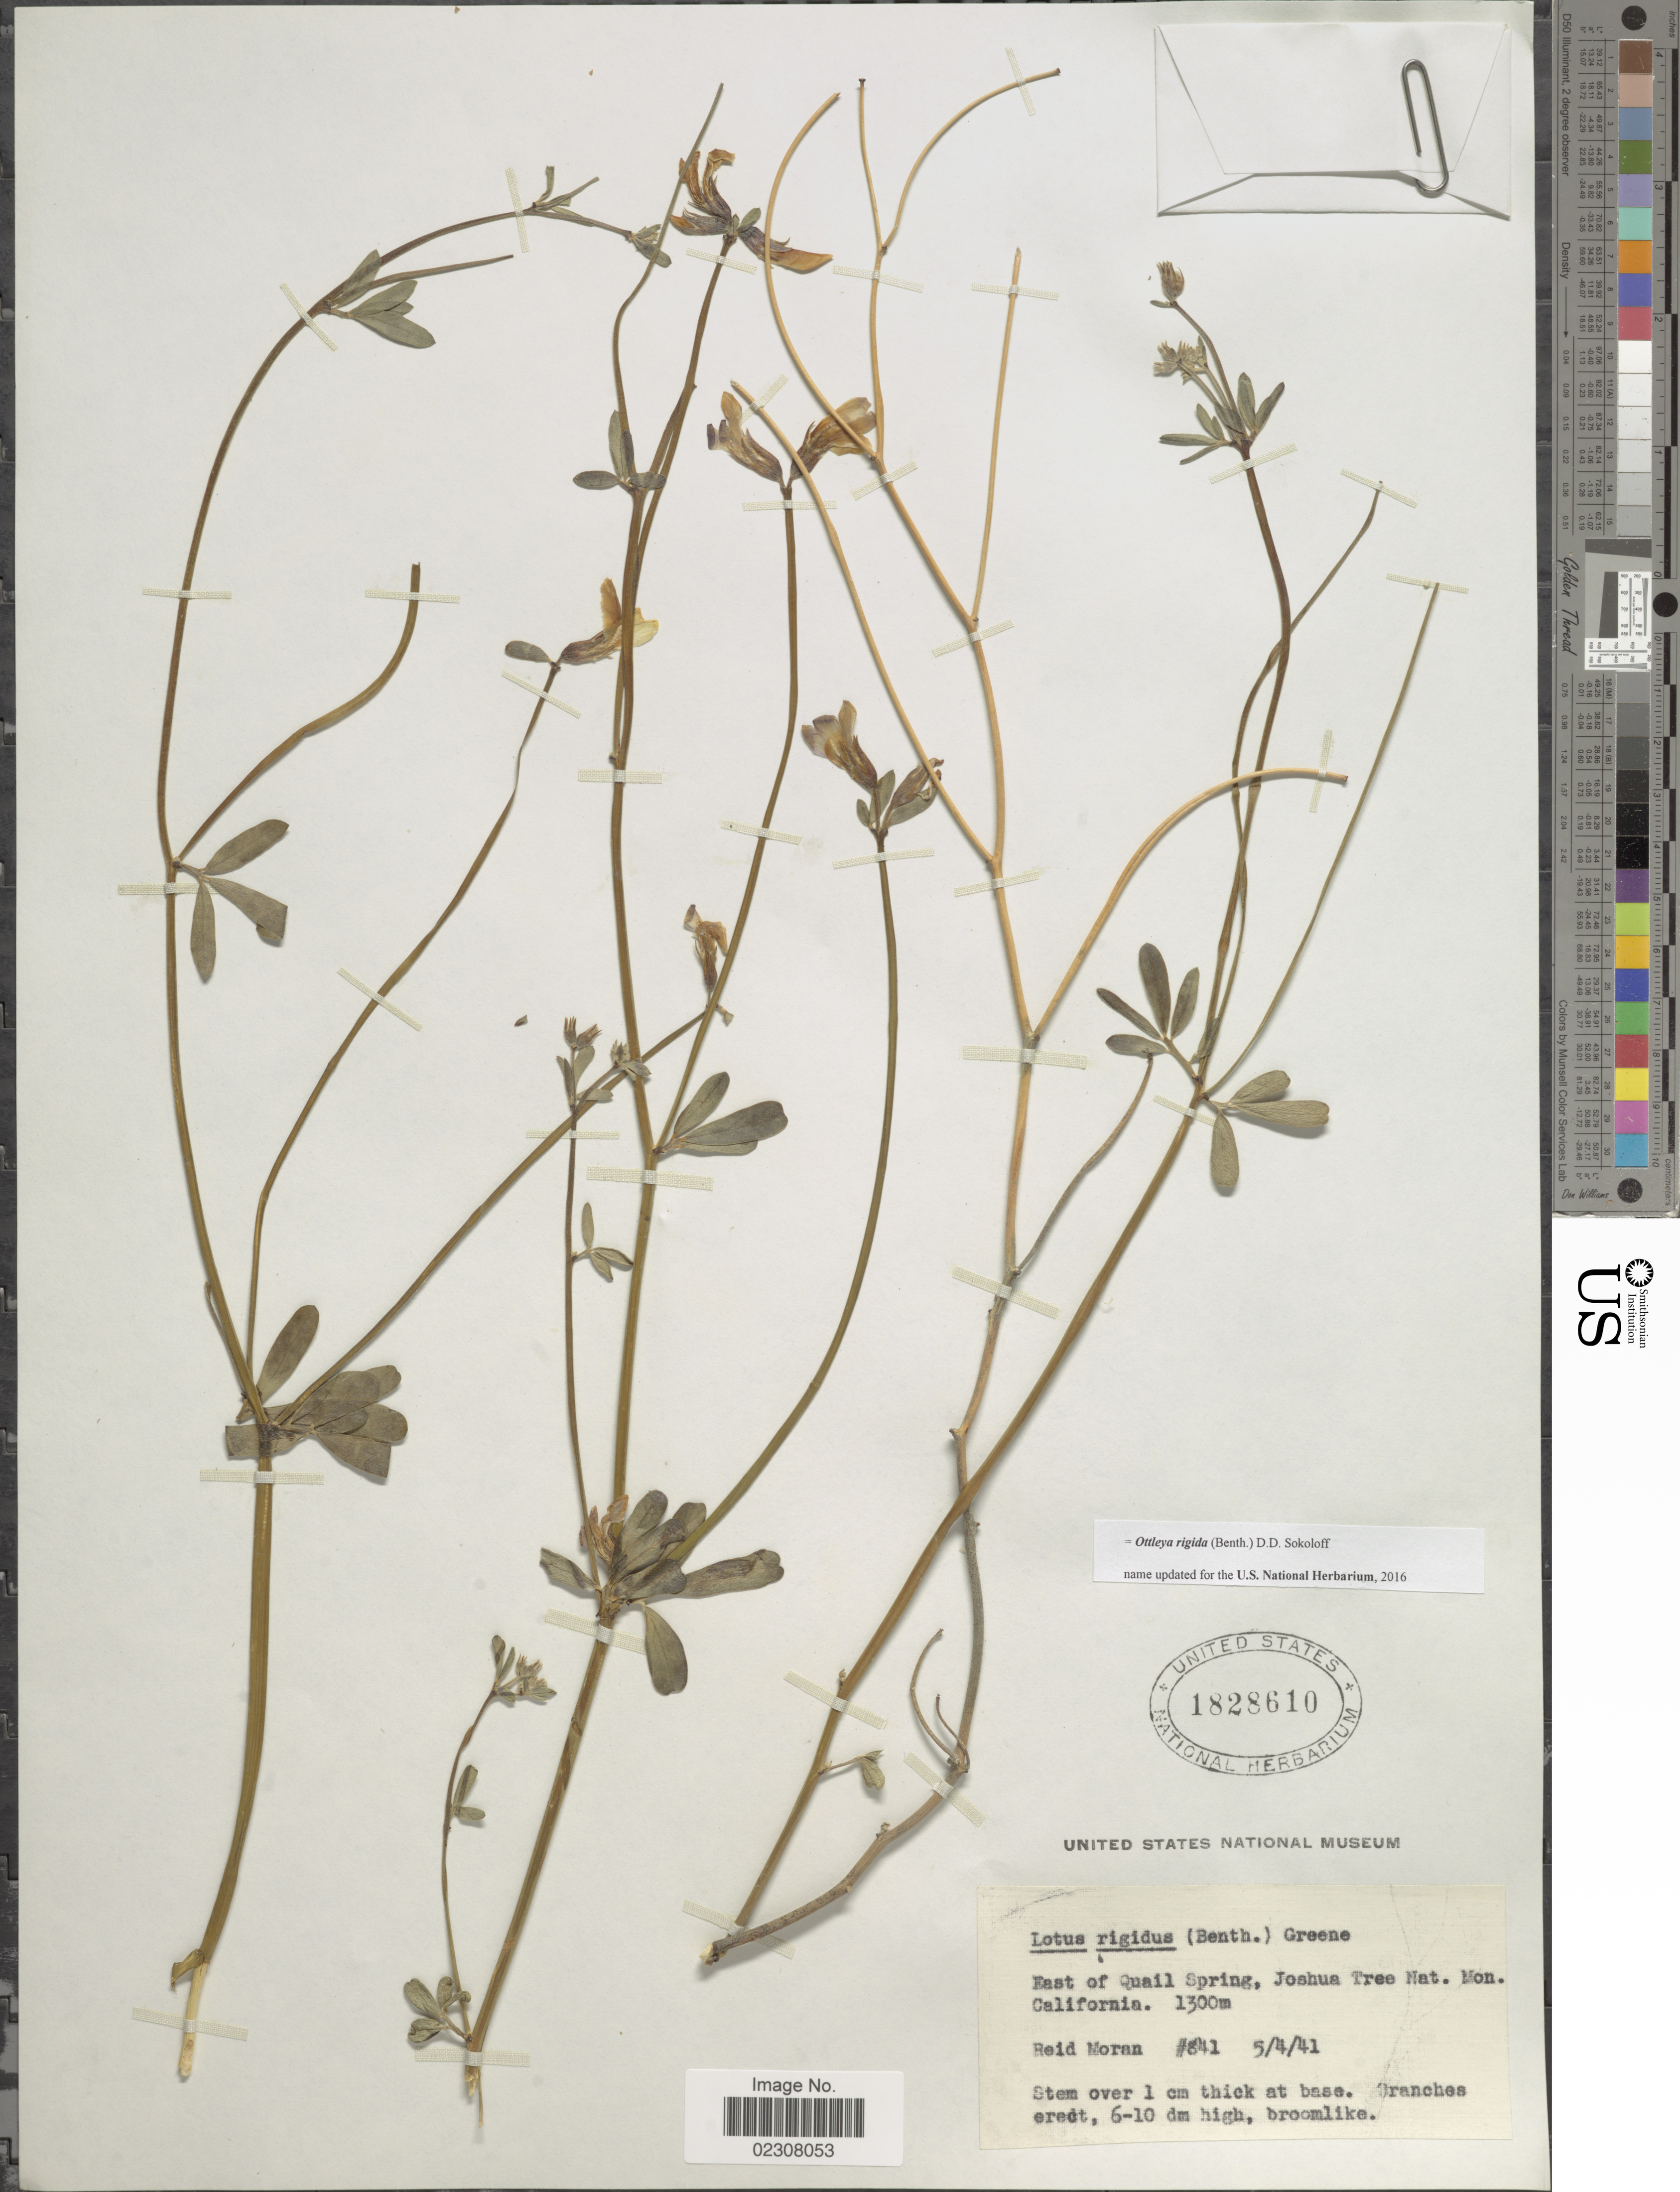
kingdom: Plantae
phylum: Tracheophyta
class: Magnoliopsida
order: Fabales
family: Fabaceae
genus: Ottleya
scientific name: Ottleya rigida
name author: (Benth.) D.D. Sokoloff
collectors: R. V. Moran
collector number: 841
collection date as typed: Transcribed d/m/y: 4/5/41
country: United States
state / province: California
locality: East of Quail Spring, Joshua Tree Nat. Mon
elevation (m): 1300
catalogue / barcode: US 1828610